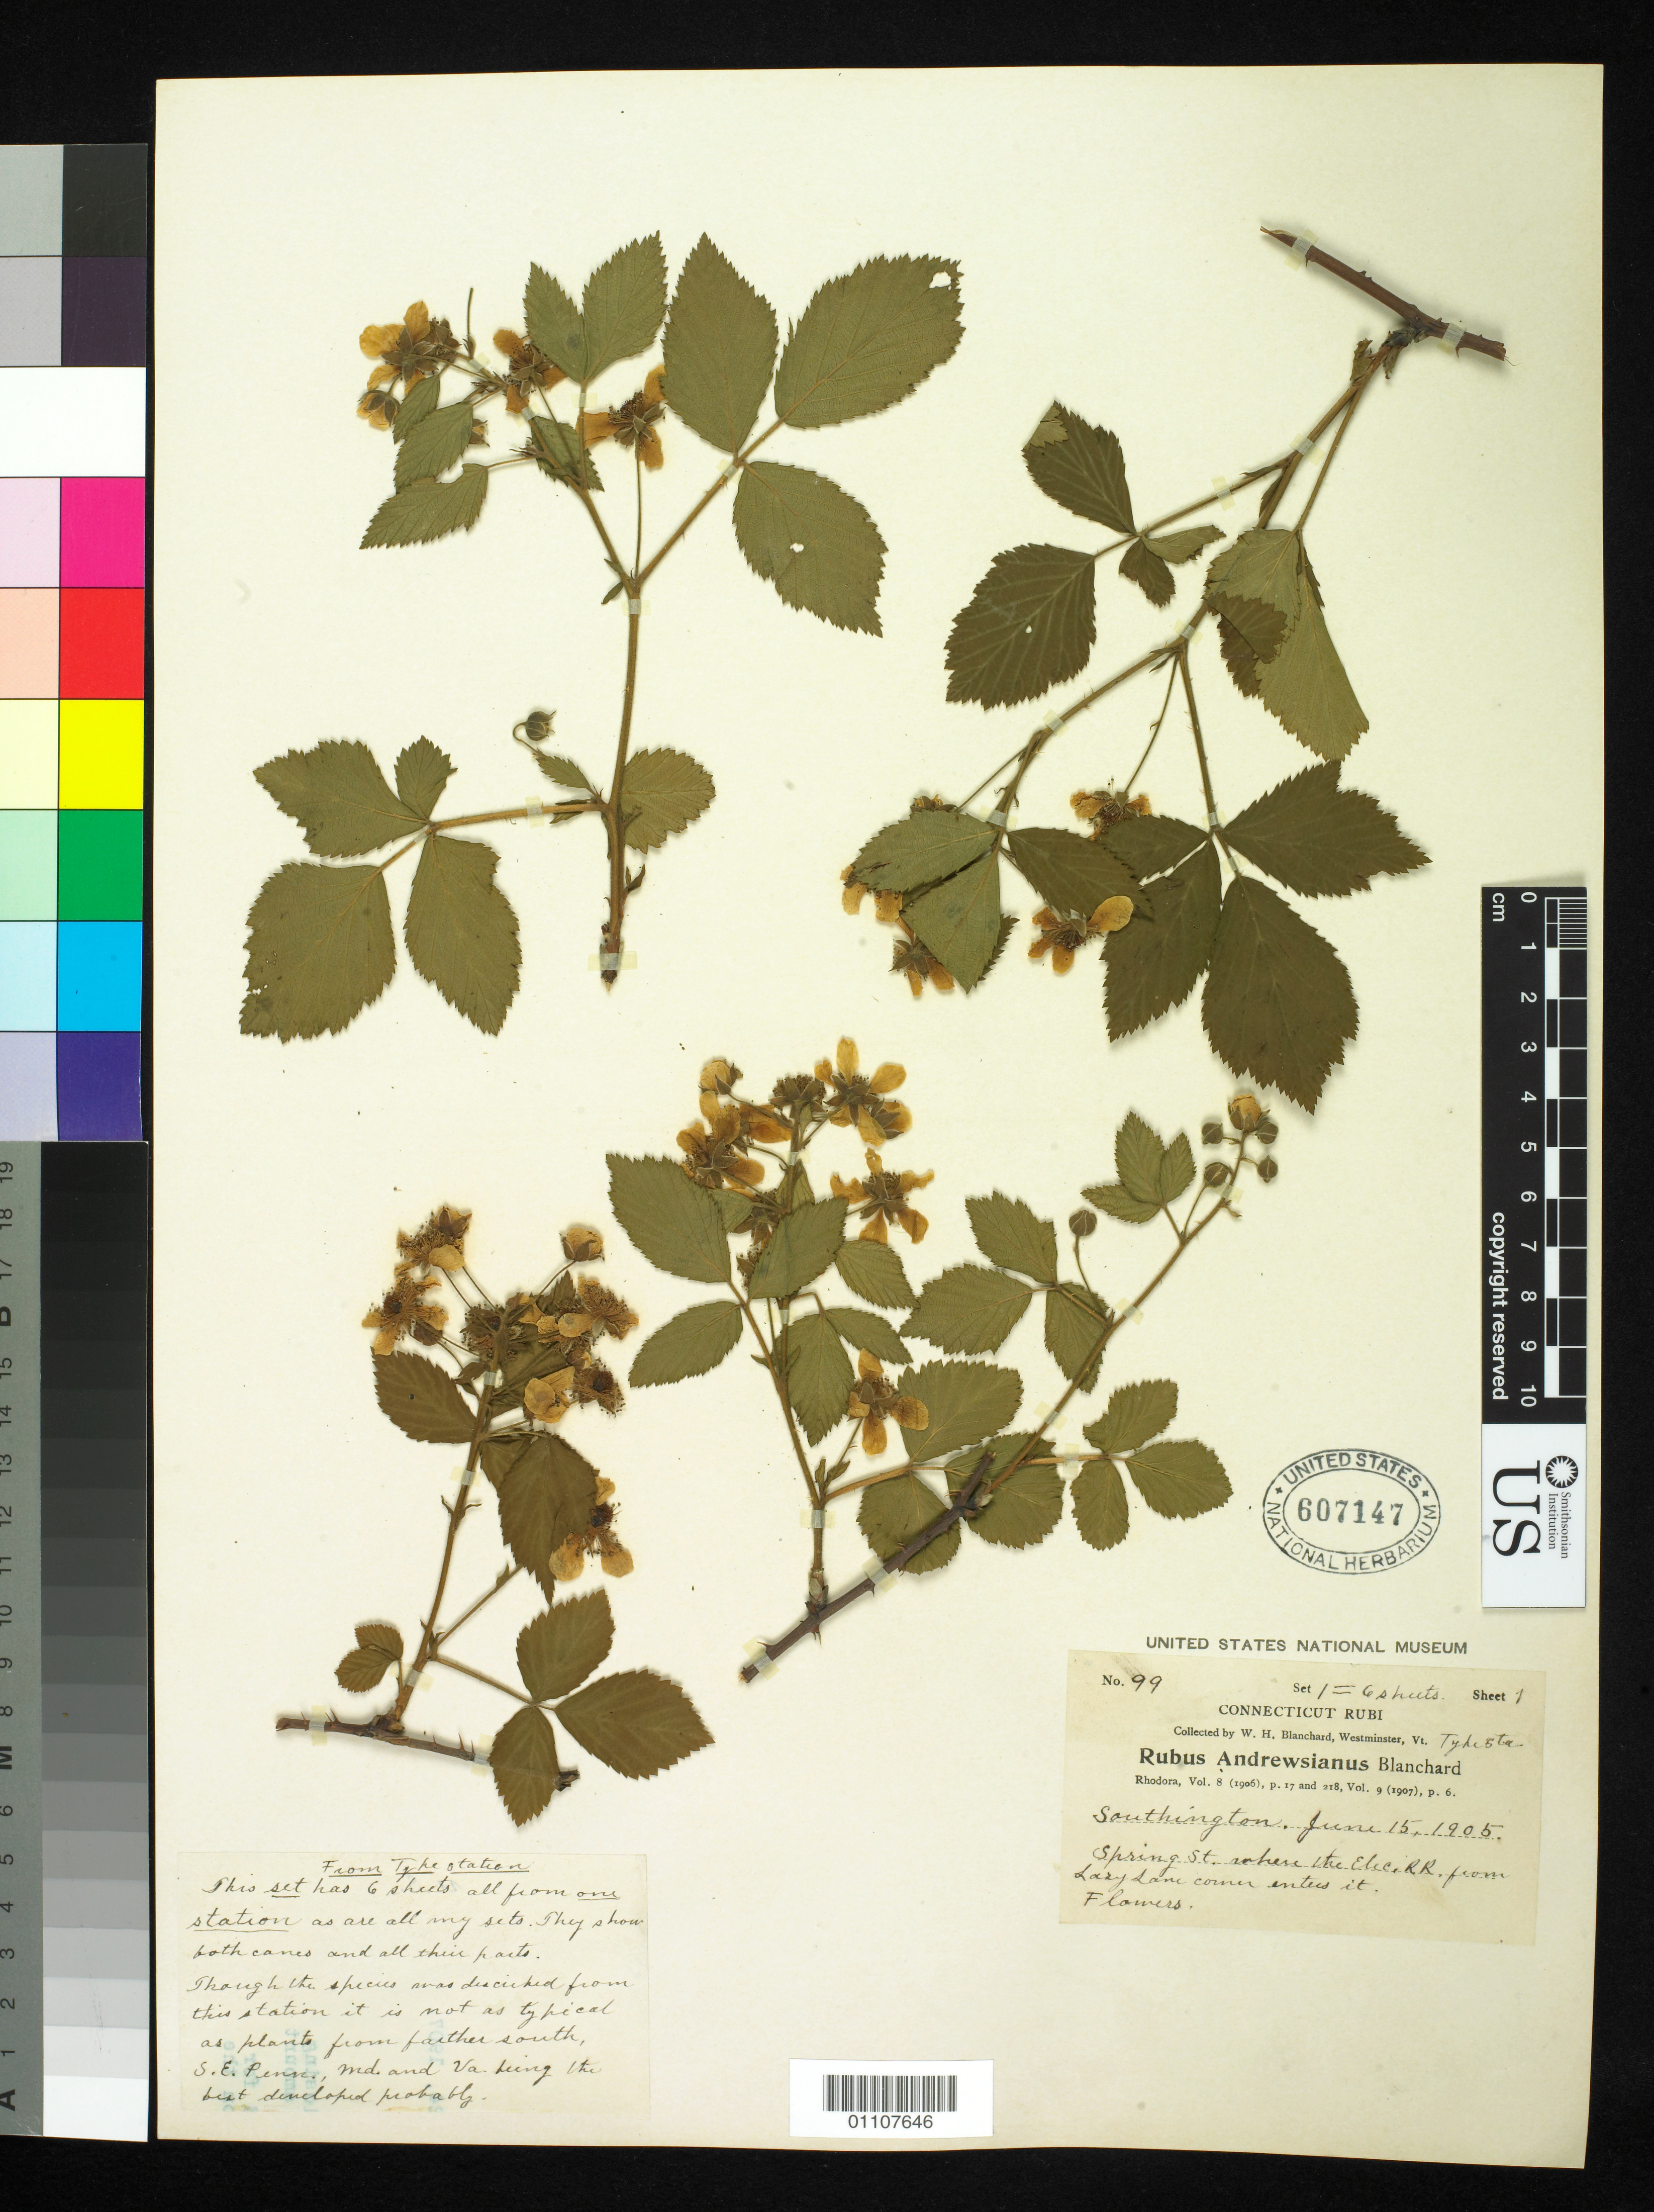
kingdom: Plantae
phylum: Tracheophyta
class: Magnoliopsida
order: Rosales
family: Rosaceae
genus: Rubus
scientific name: Rubus andrewsianus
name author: Blanch.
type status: Syntype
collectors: W. H. Blanchard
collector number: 99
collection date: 1905-06-15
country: United States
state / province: Connecticut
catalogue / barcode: US 607147